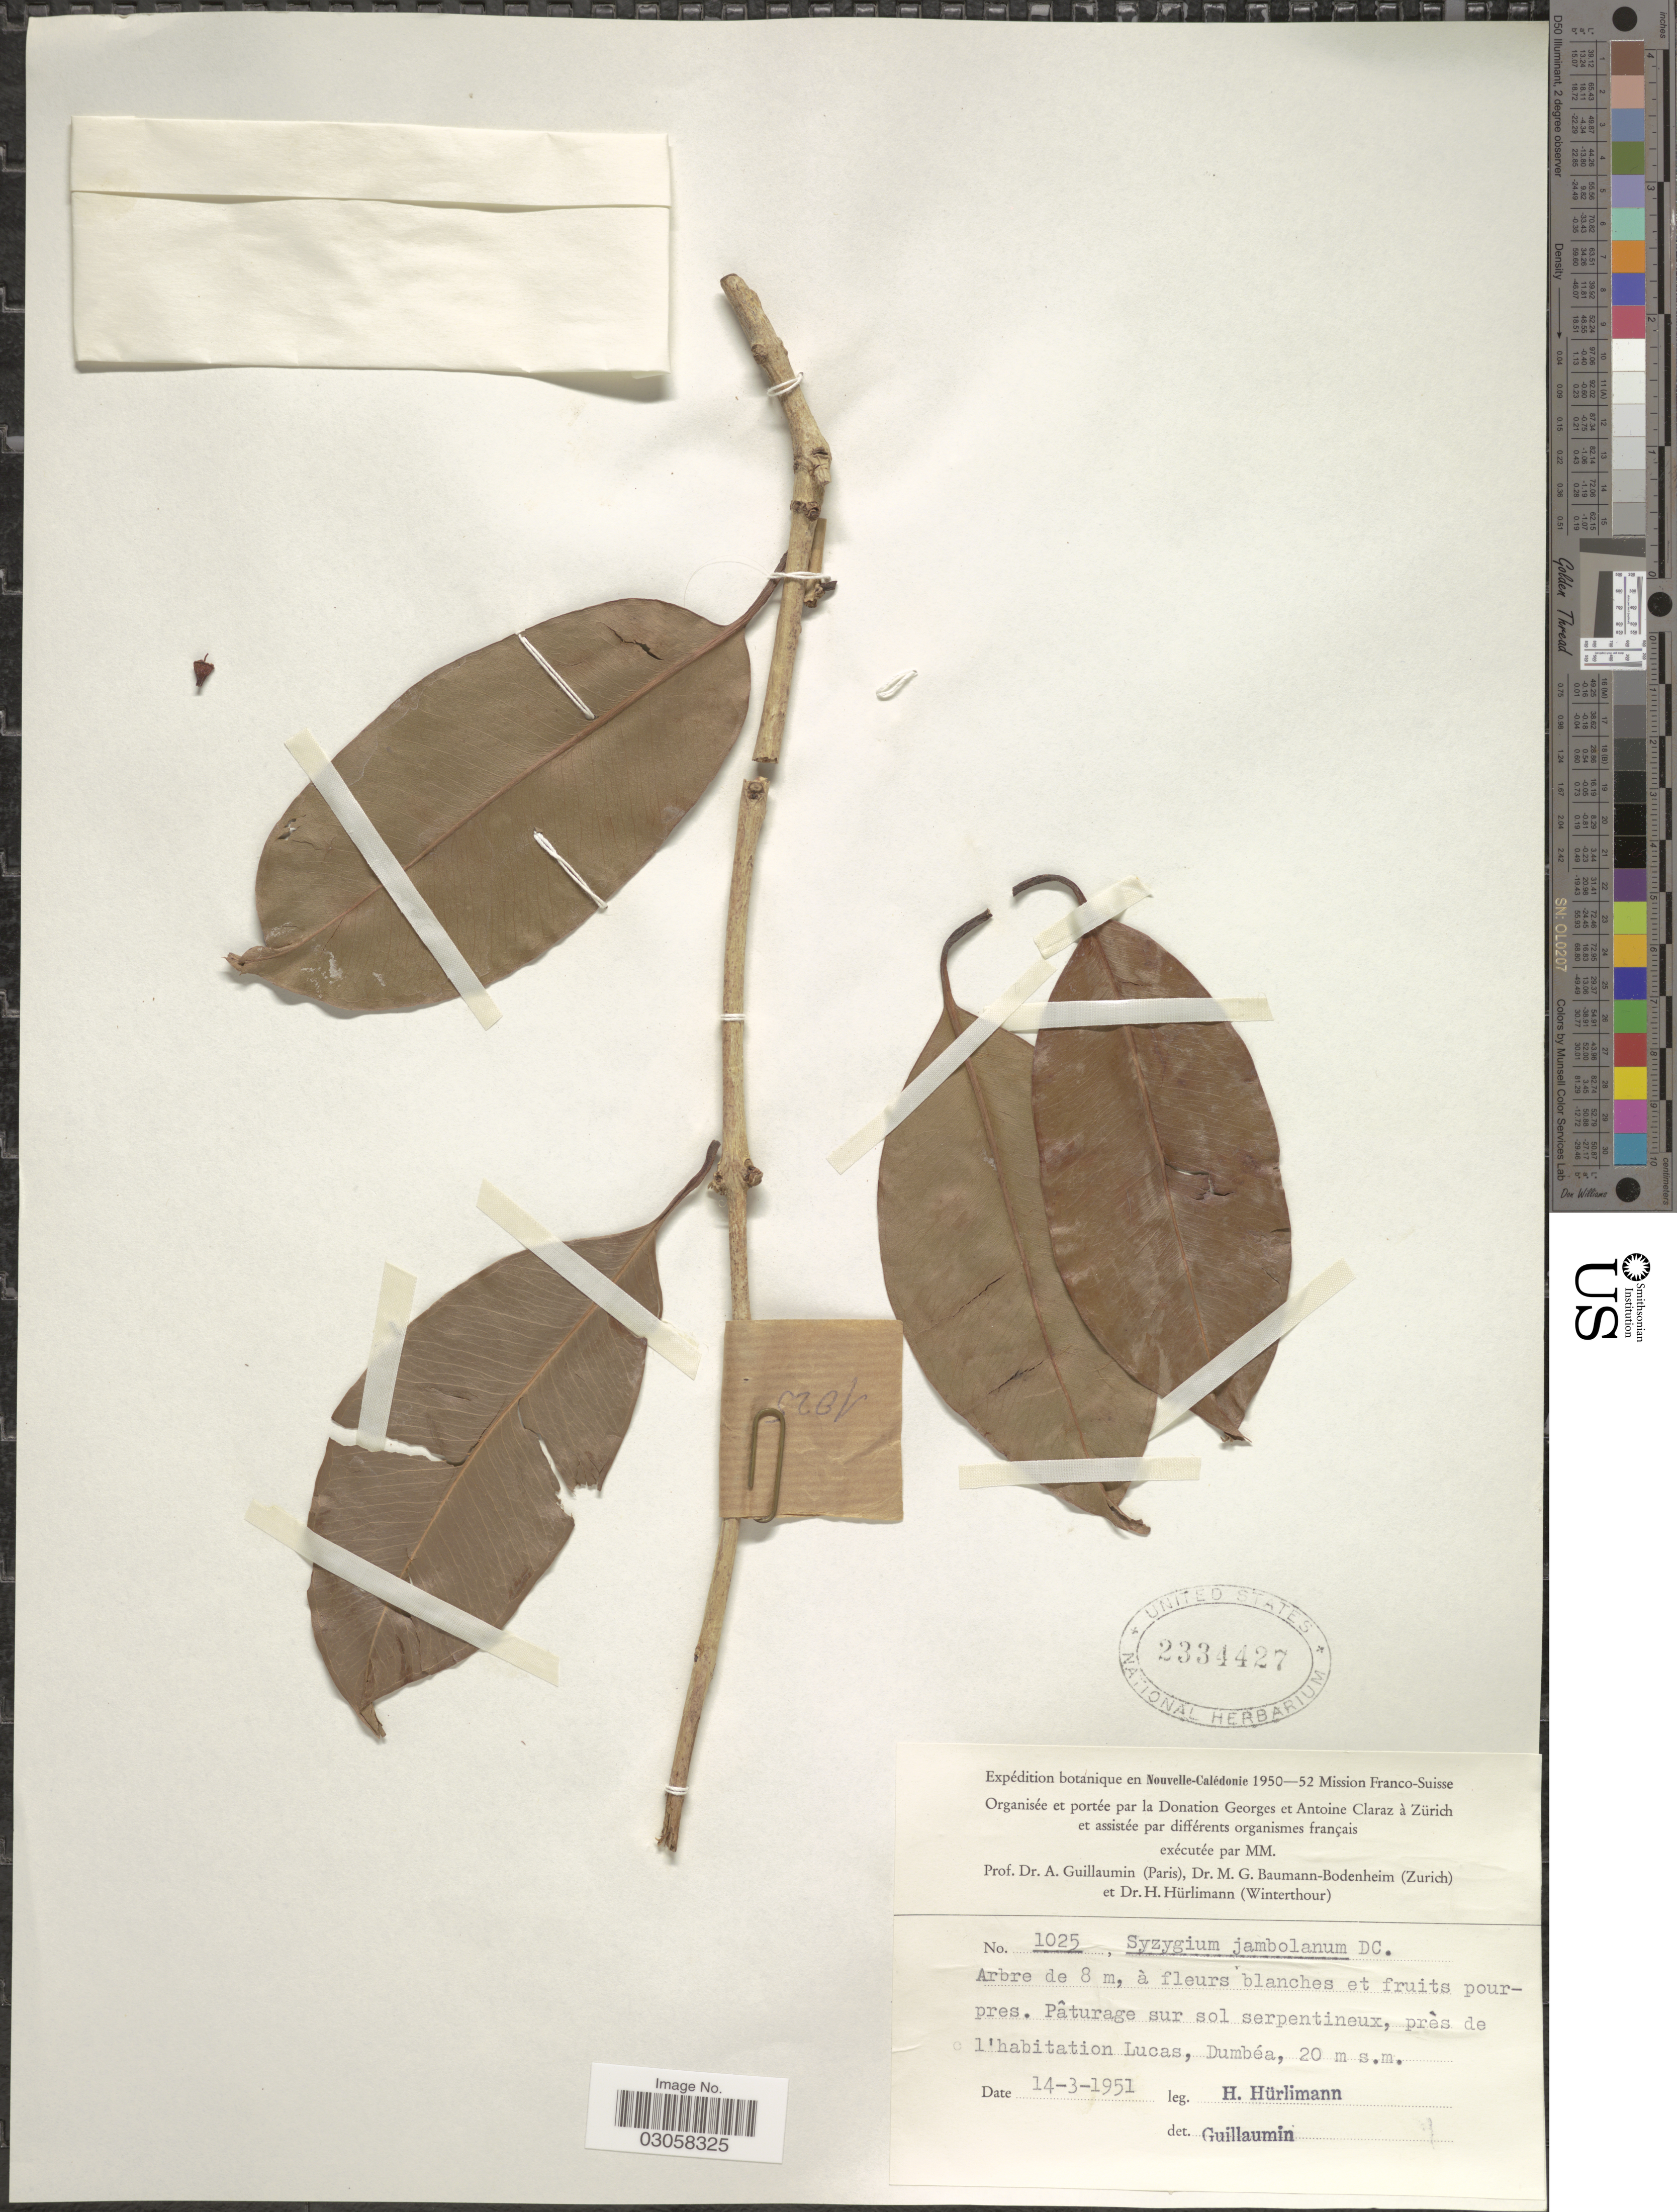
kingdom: Plantae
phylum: Tracheophyta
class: Magnoliopsida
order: Myrtales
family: Myrtaceae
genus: Syzygium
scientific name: Syzygium cumini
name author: (L.) Skeels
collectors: H. Hürlimann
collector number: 1025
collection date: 1951-03-14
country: New Caledonia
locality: Nouvelle-Calédonie. Pâturage sur sol serpentineux, près de l'habitation Lucas, Dumbéa.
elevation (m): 20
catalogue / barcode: US 2334427